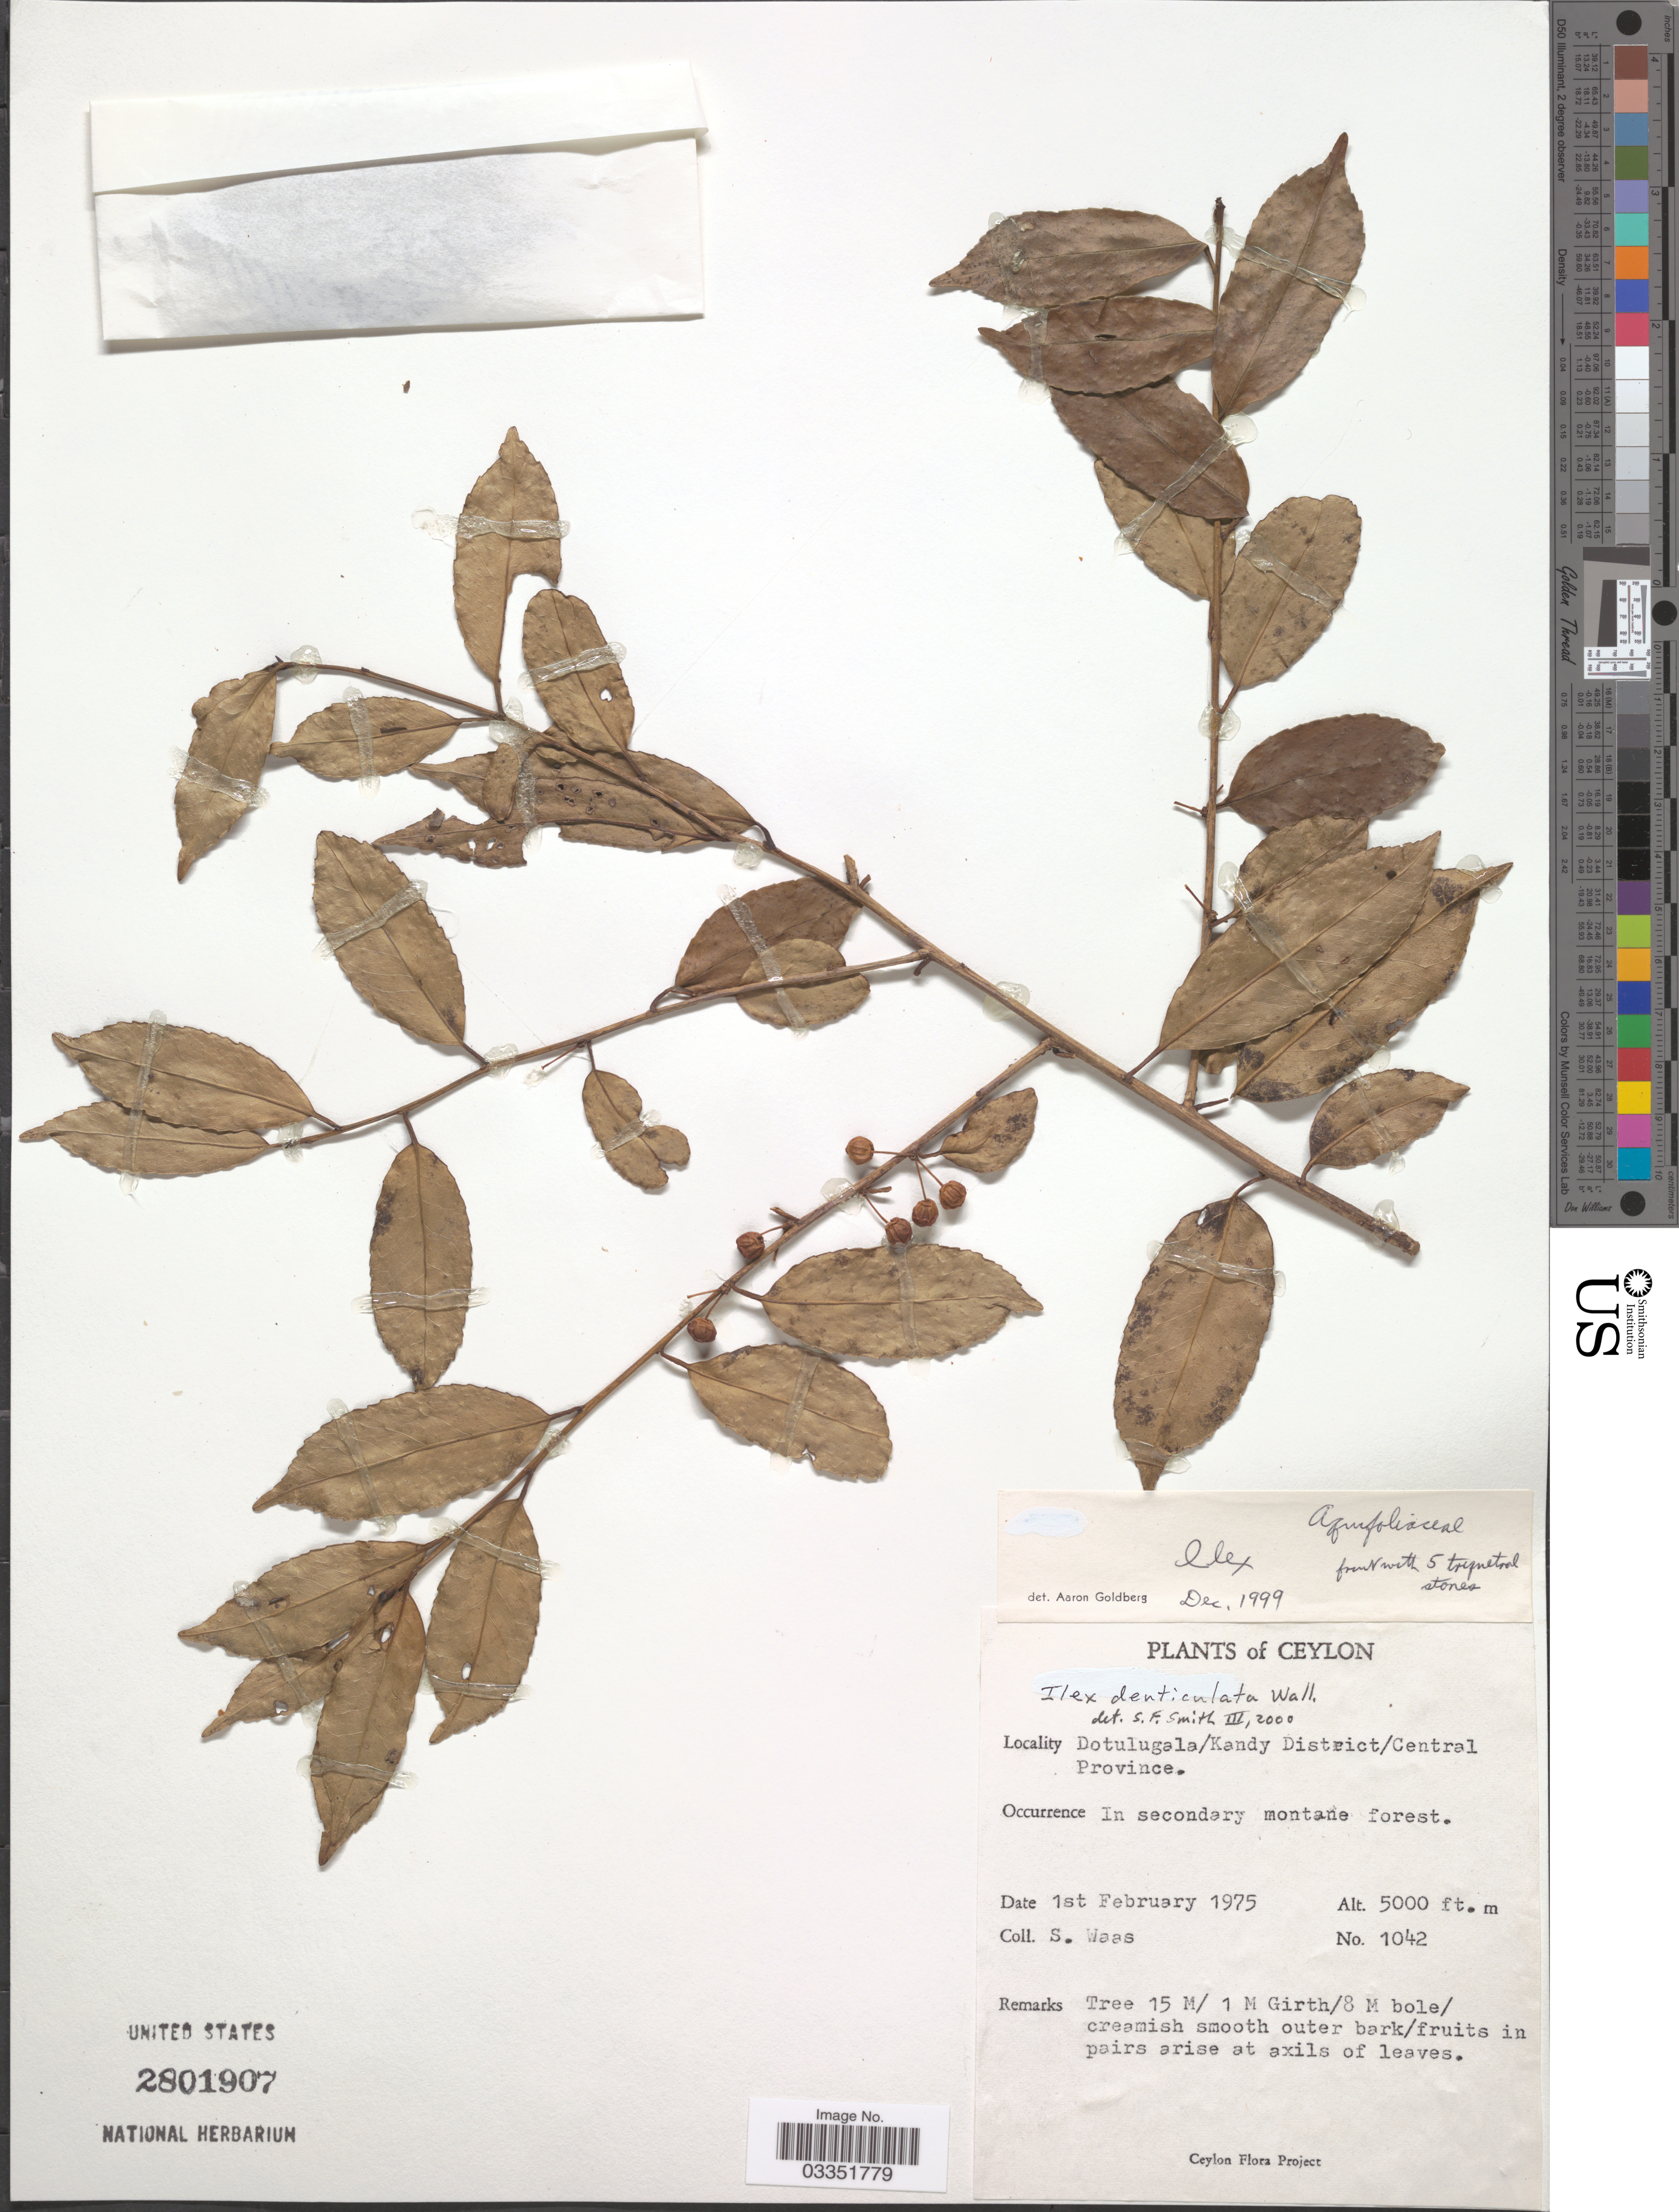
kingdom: Plantae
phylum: Tracheophyta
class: Magnoliopsida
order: Aquifoliales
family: Aquifoliaceae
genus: Ilex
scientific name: Ilex denticulata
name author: Wall. ex Wight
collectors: S. Waas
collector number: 1042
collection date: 1975-02-01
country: Sri Lanka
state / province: Central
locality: Ceylon. Dotulugala/Kandy District.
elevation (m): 1524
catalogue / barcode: US 2801907